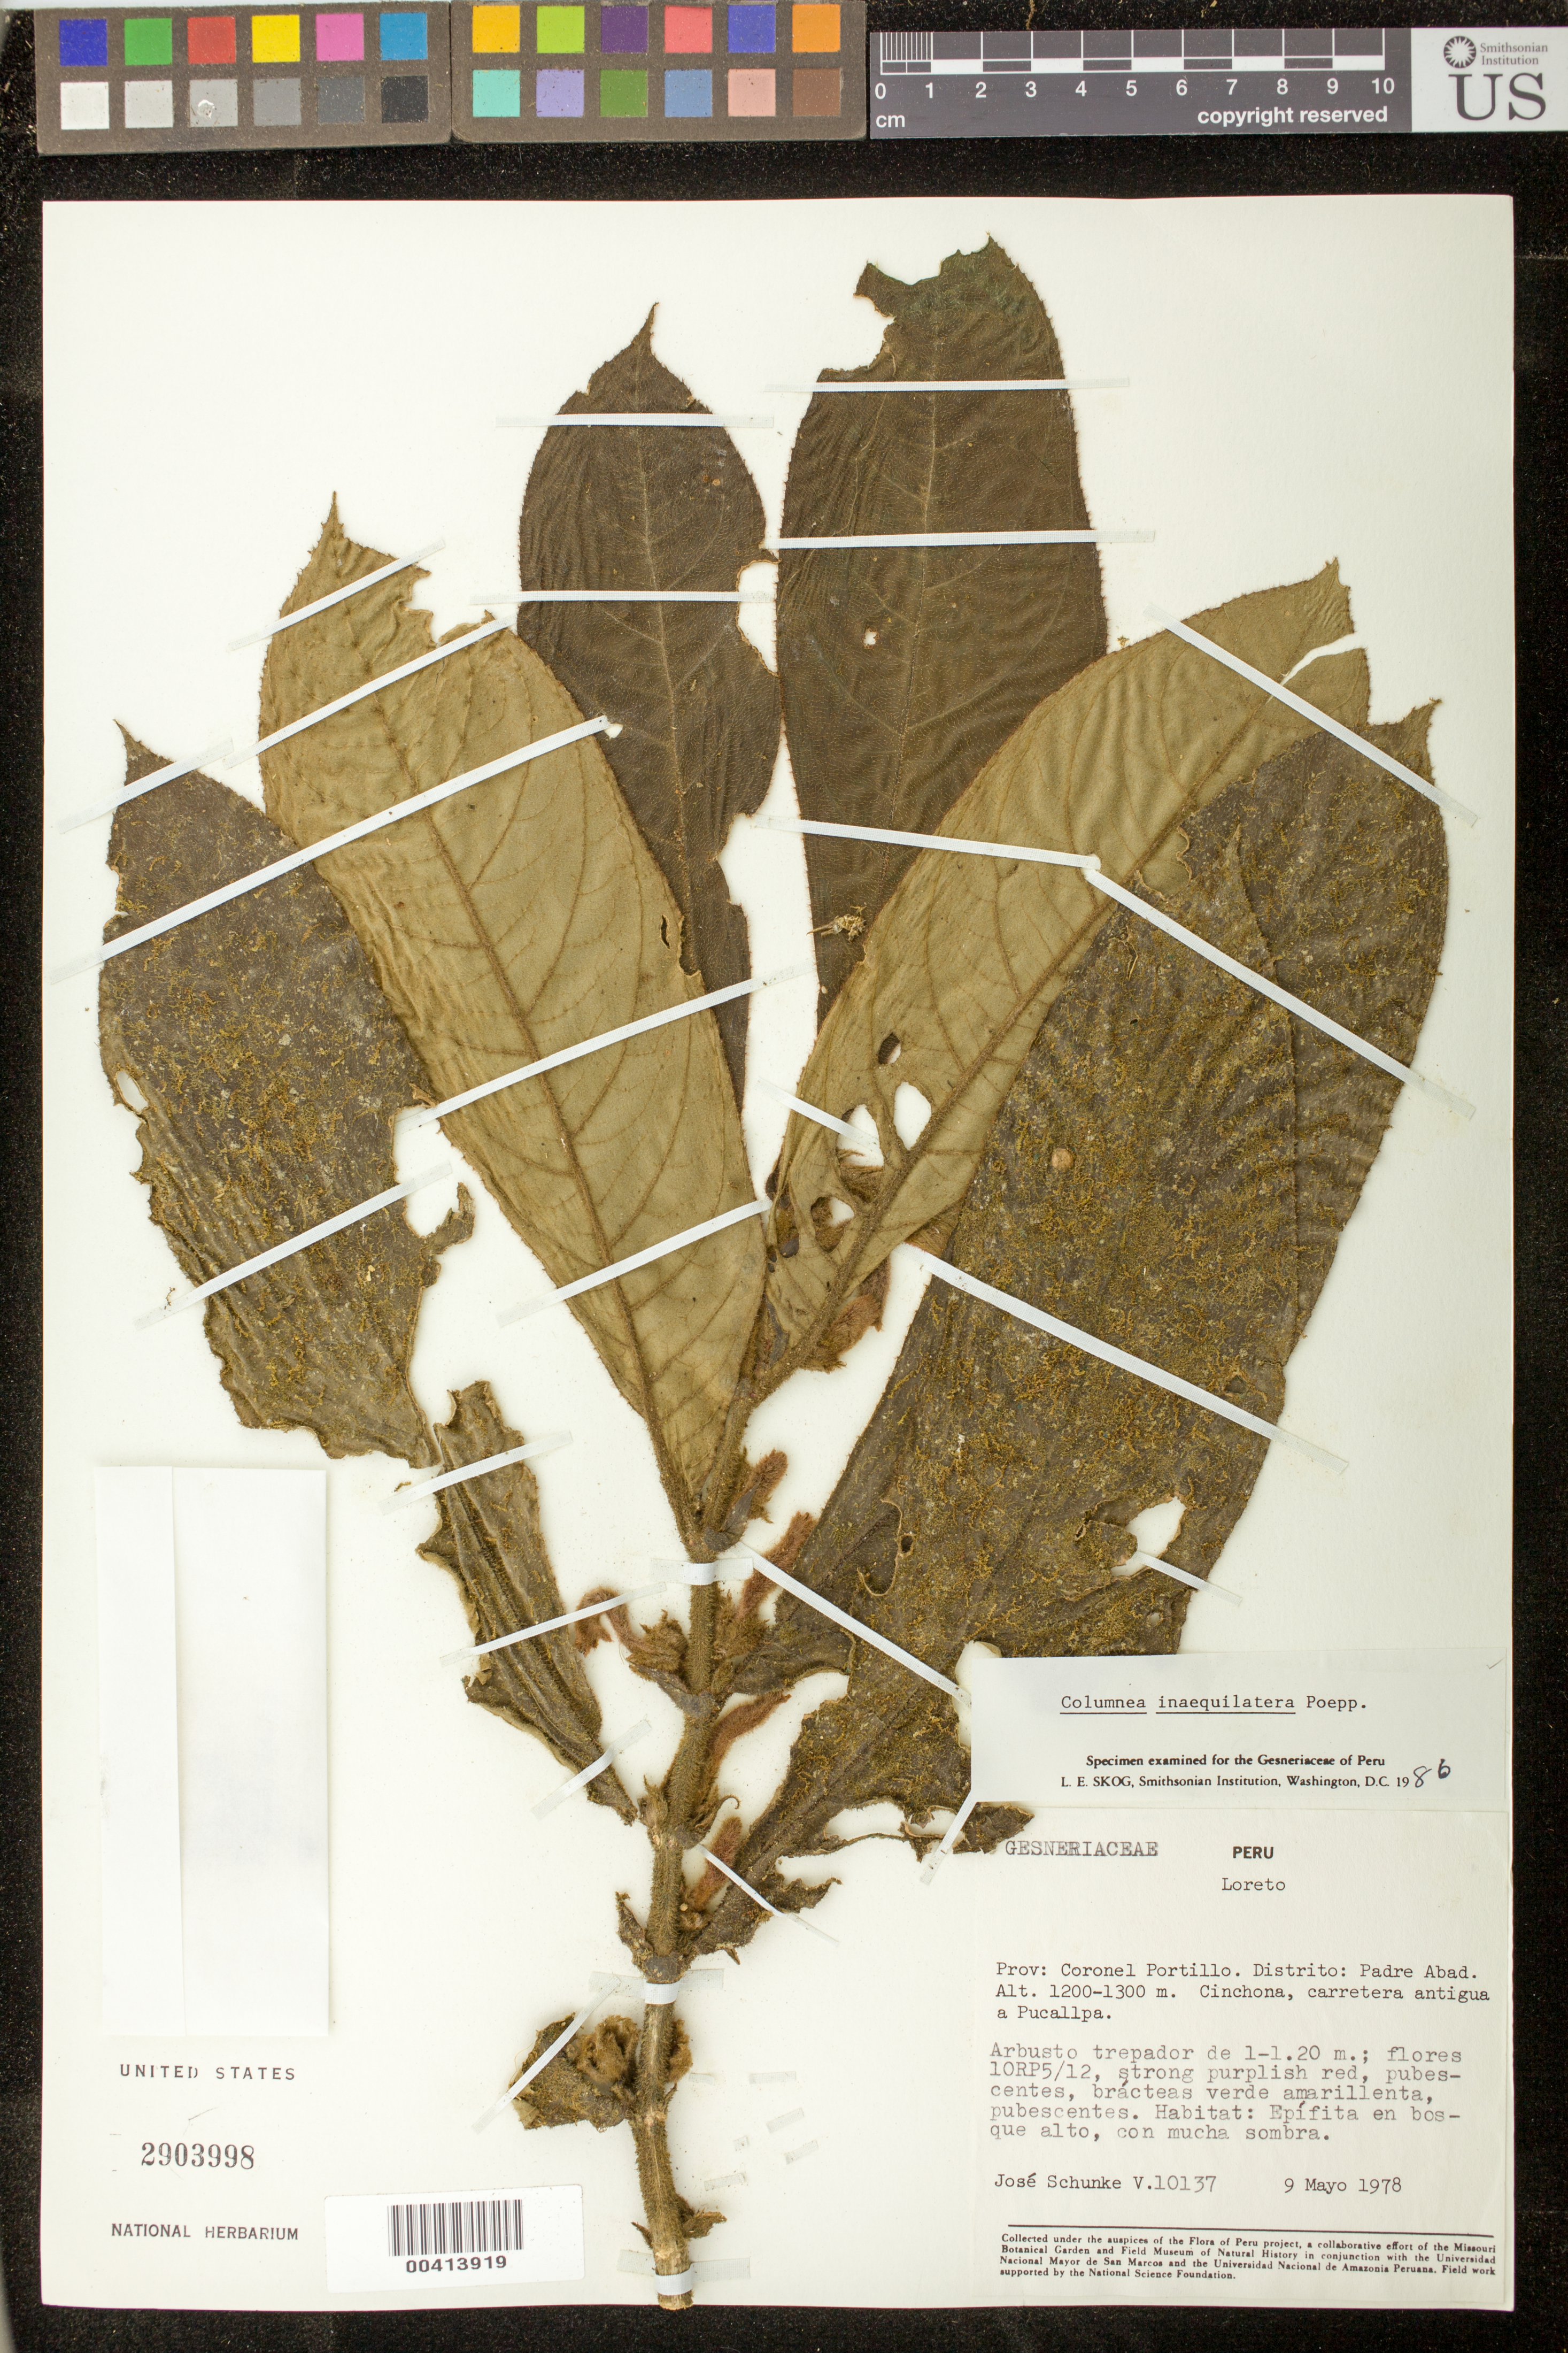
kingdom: Plantae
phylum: Tracheophyta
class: Magnoliopsida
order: Lamiales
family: Gesneriaceae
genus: Columnea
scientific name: Columnea inaequilatera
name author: Poepp.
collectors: J. Schunke Vigo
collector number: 10137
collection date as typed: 09 May 1978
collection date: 1978-05-09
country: Peru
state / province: Loreto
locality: Prov. Coronel Portillo; Coronel Portillo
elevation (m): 1200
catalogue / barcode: US 2903998